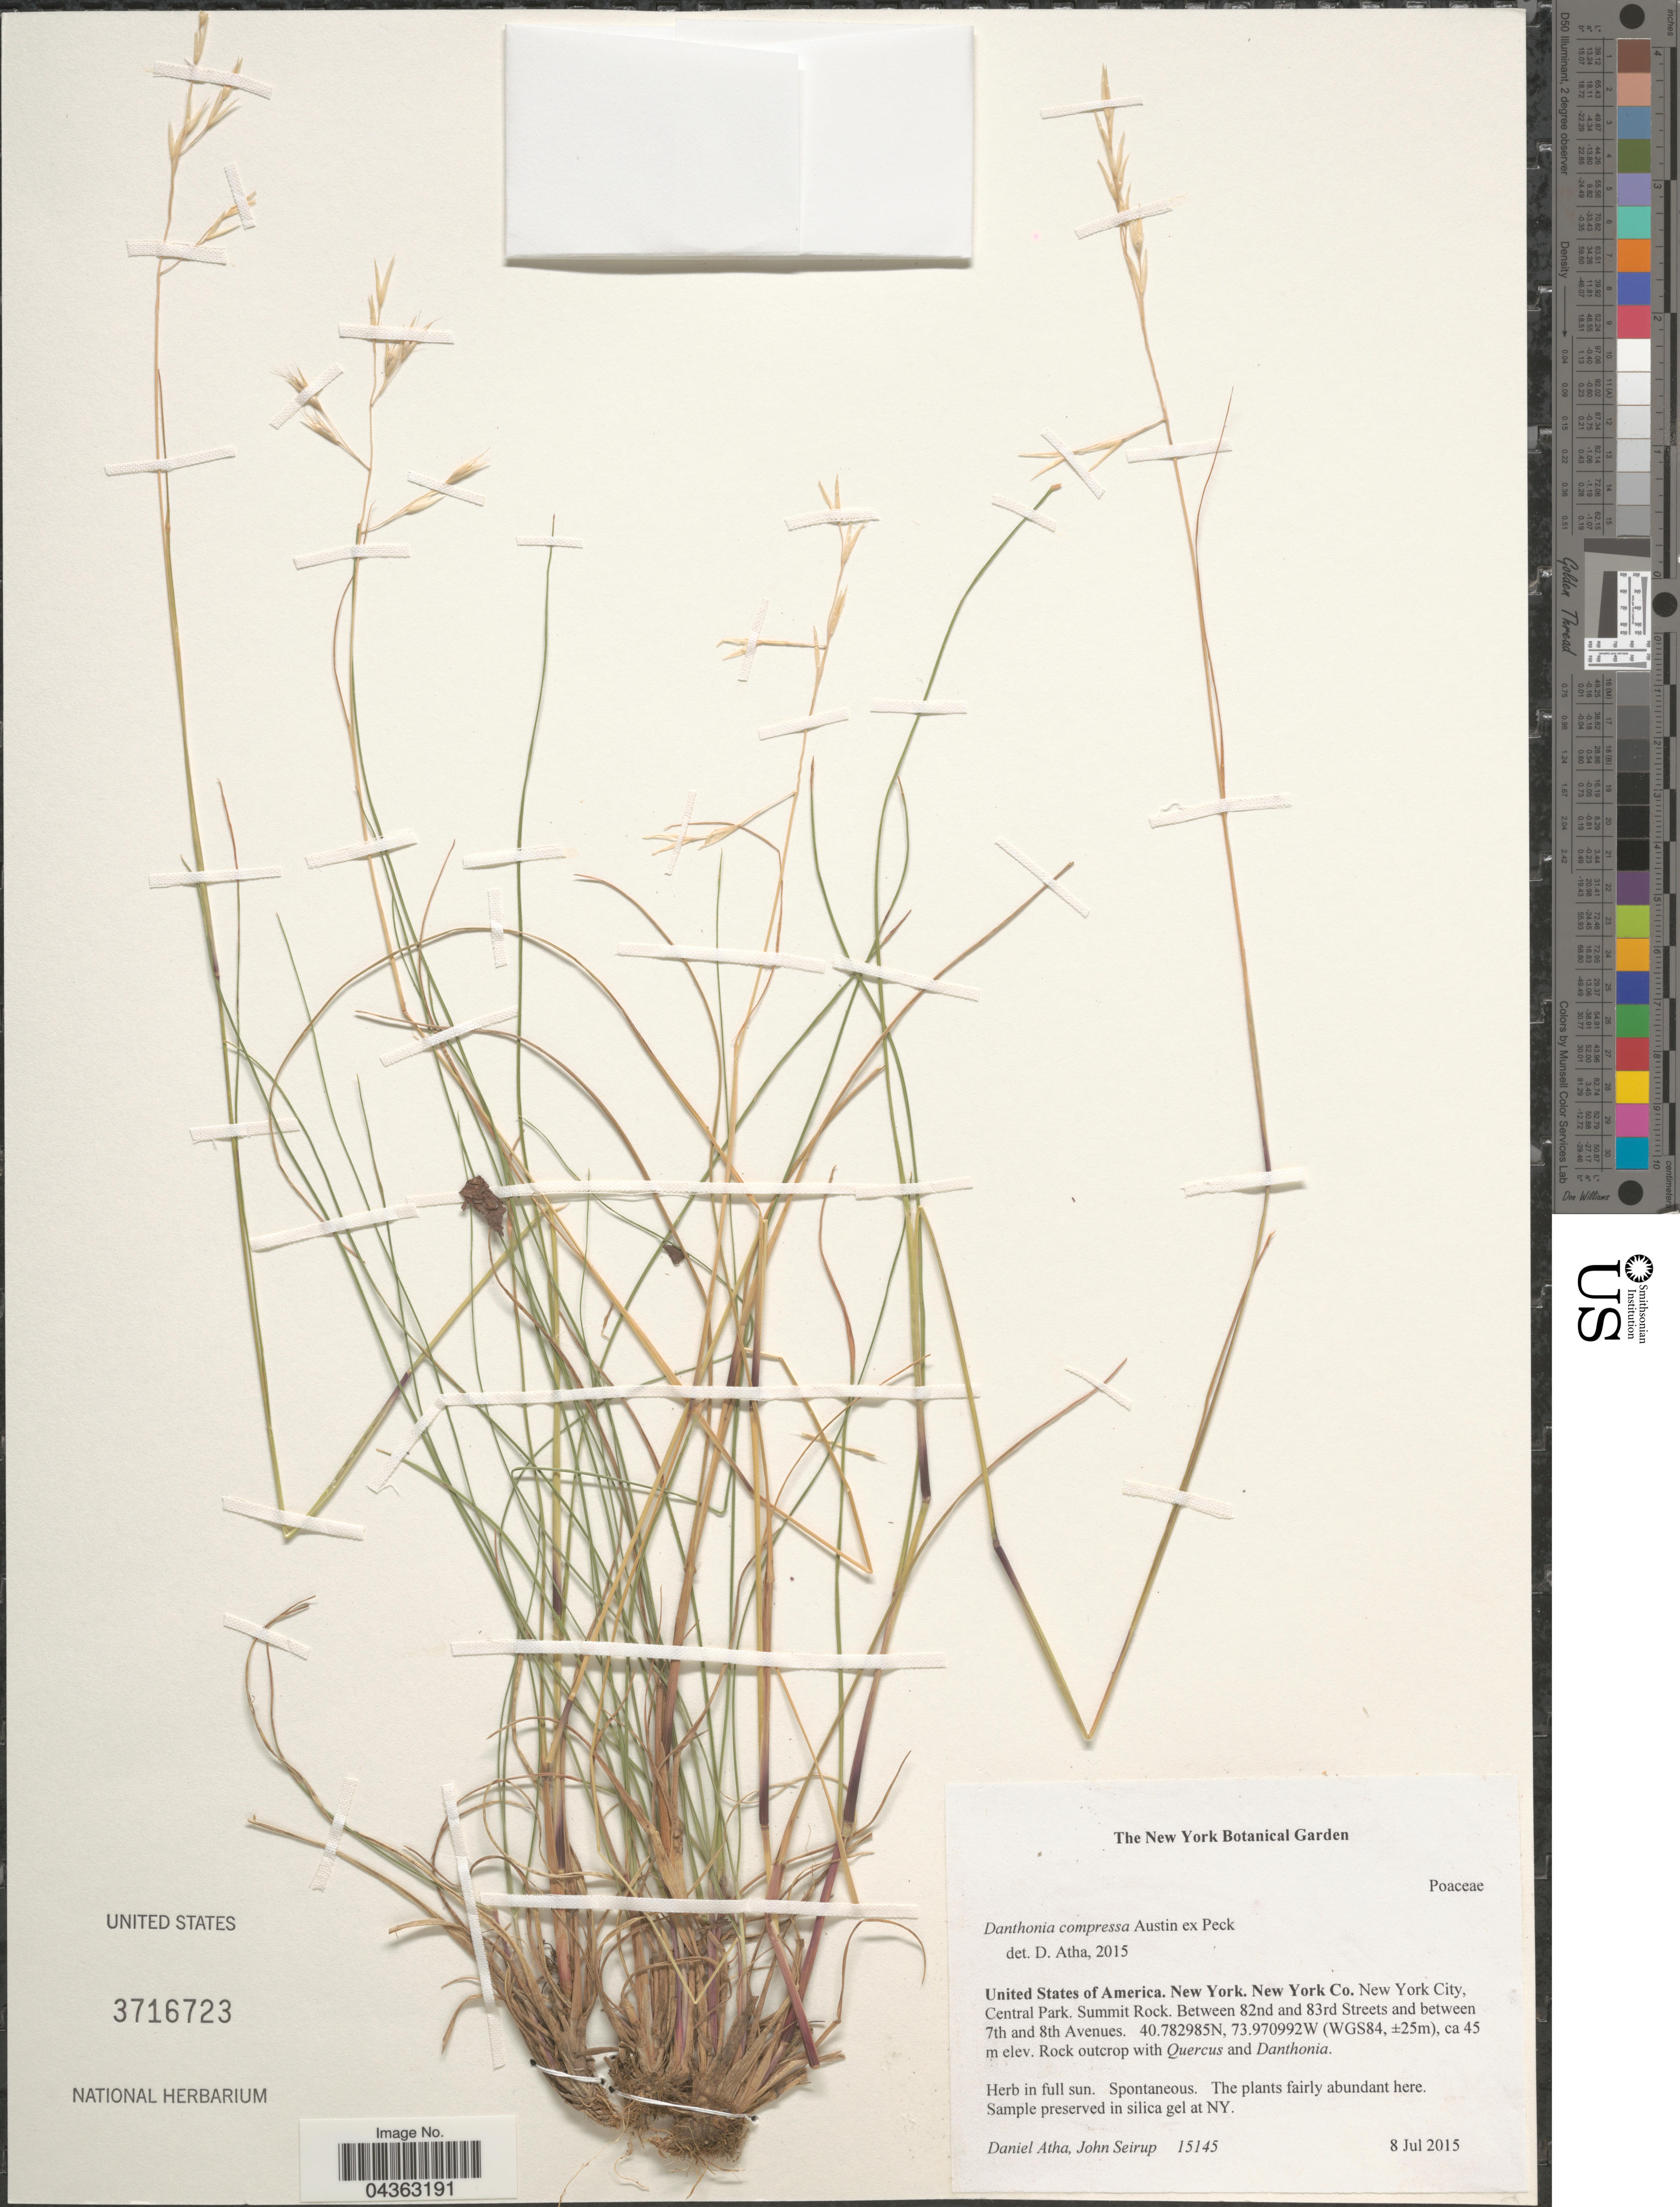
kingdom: Plantae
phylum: Tracheophyta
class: Liliopsida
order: Poales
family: Poaceae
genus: Danthonia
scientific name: Danthonia compressa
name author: Austin in F. Peck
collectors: D. Atha & J. Seirup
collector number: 15145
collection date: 2015-07-08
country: United States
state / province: New York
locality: New York Co. New York City, Central Park. Summit Rock. Between 82nd and 83rd Streets and between 7th and 8th Avenues. (WGS84, ±25m).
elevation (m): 45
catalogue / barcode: US 3716723